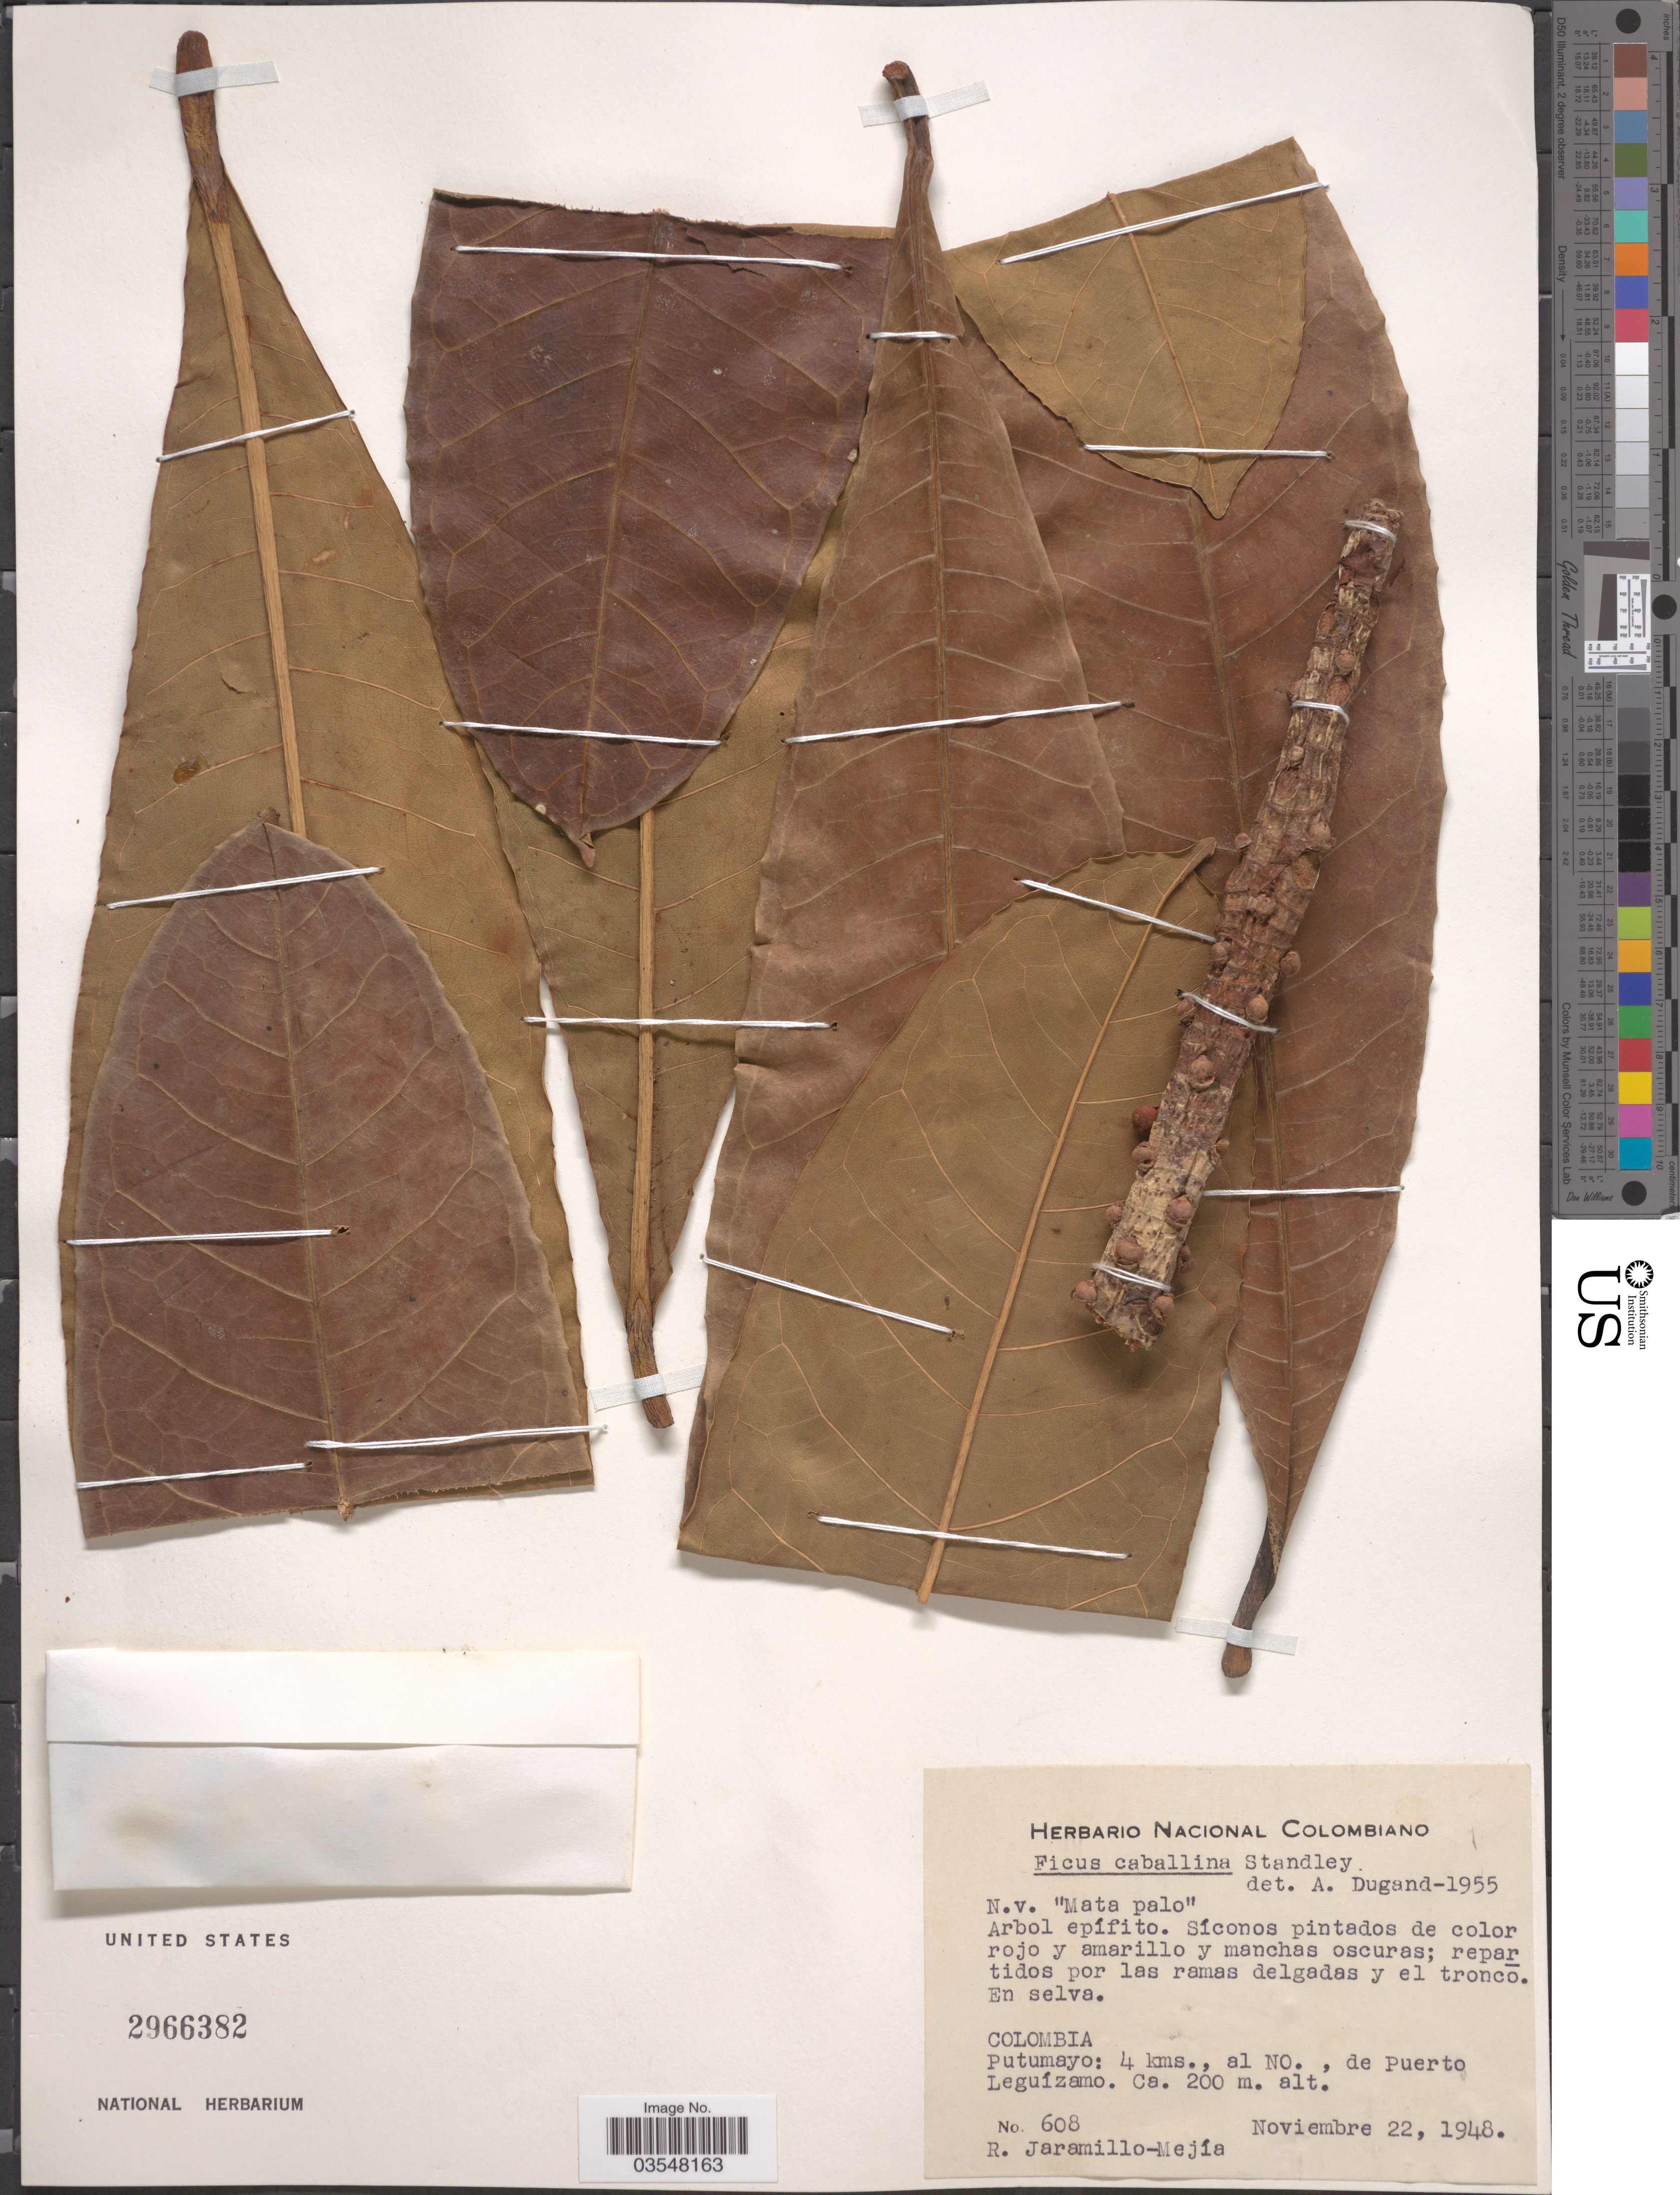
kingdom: Plantae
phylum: Tracheophyta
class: Magnoliopsida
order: Rosales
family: Moraceae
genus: Ficus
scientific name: Ficus caballina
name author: Standl.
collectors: R. Jaramillo M.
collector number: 608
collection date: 1948-11-22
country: Colombia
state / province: Putumayo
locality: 4 kms., al NO., de Puerto Leguízamo.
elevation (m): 200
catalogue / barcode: US 2966382